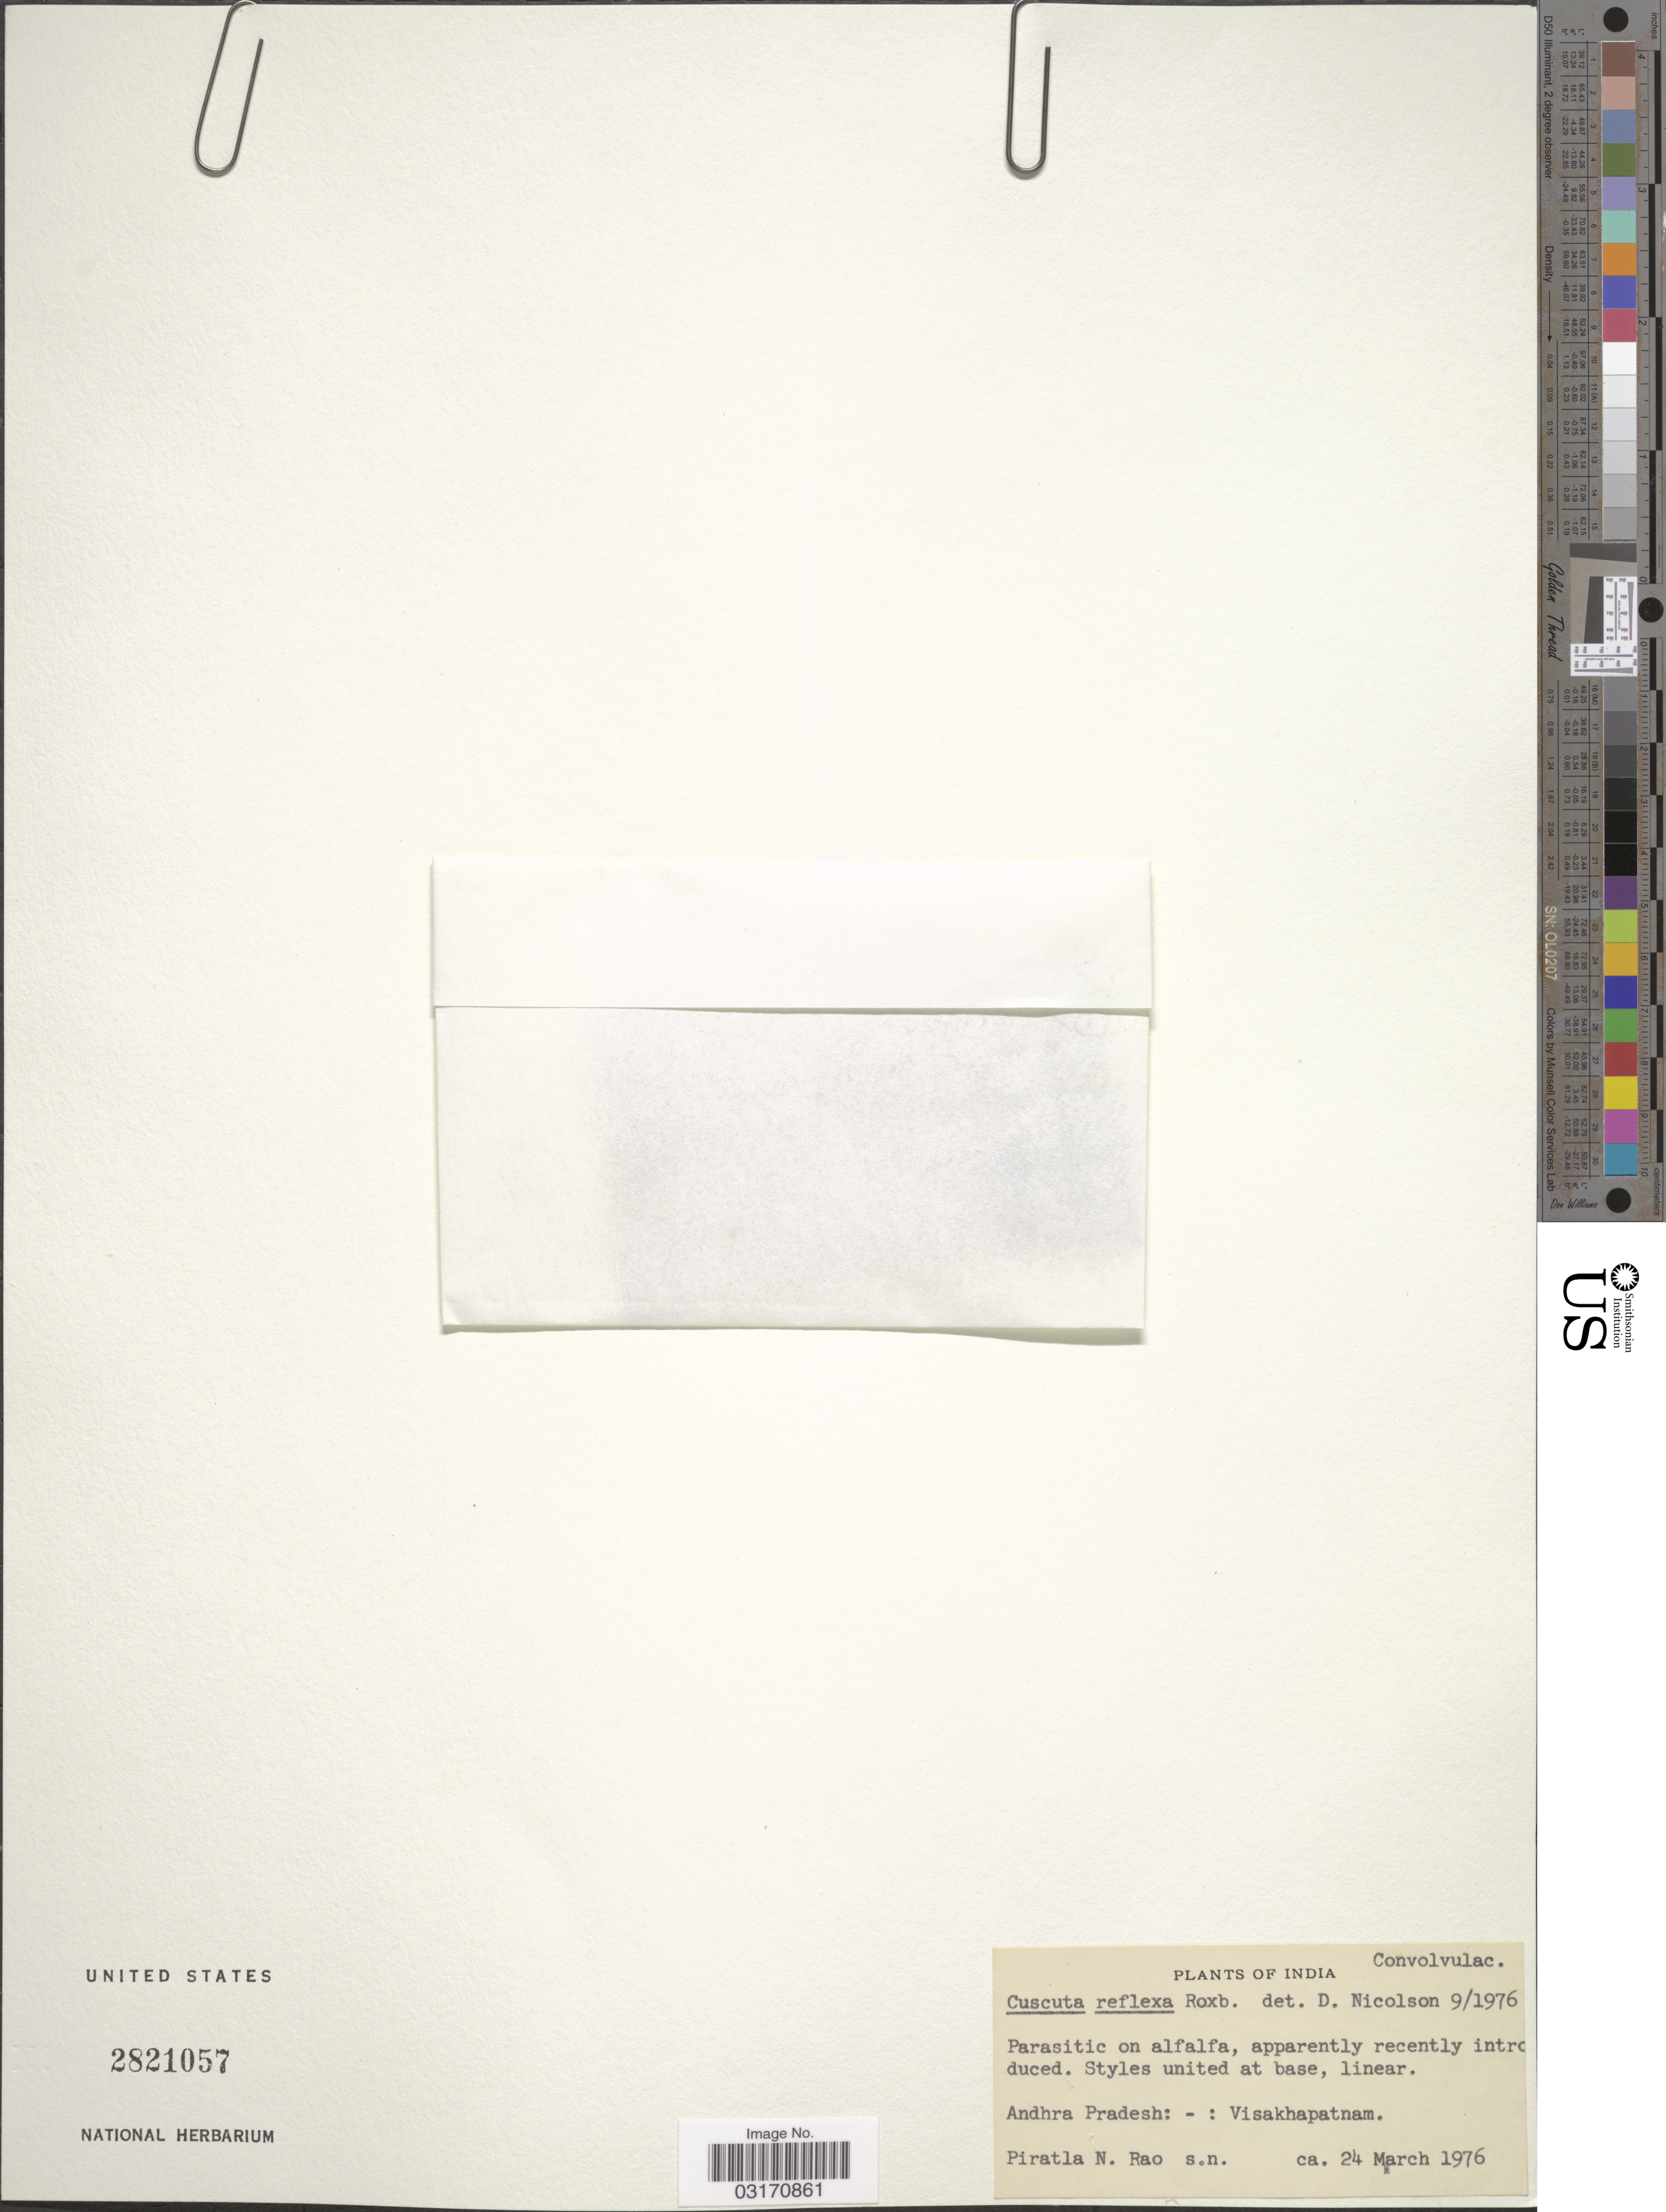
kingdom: Plantae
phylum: Tracheophyta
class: Magnoliopsida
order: Solanales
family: Convolvulaceae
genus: Cuscuta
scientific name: Cuscuta reflexa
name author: Roxb.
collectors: P. Rao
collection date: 1976-03-24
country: India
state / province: Andhra Pradesh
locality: Visakhapatnam.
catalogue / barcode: US 2821057